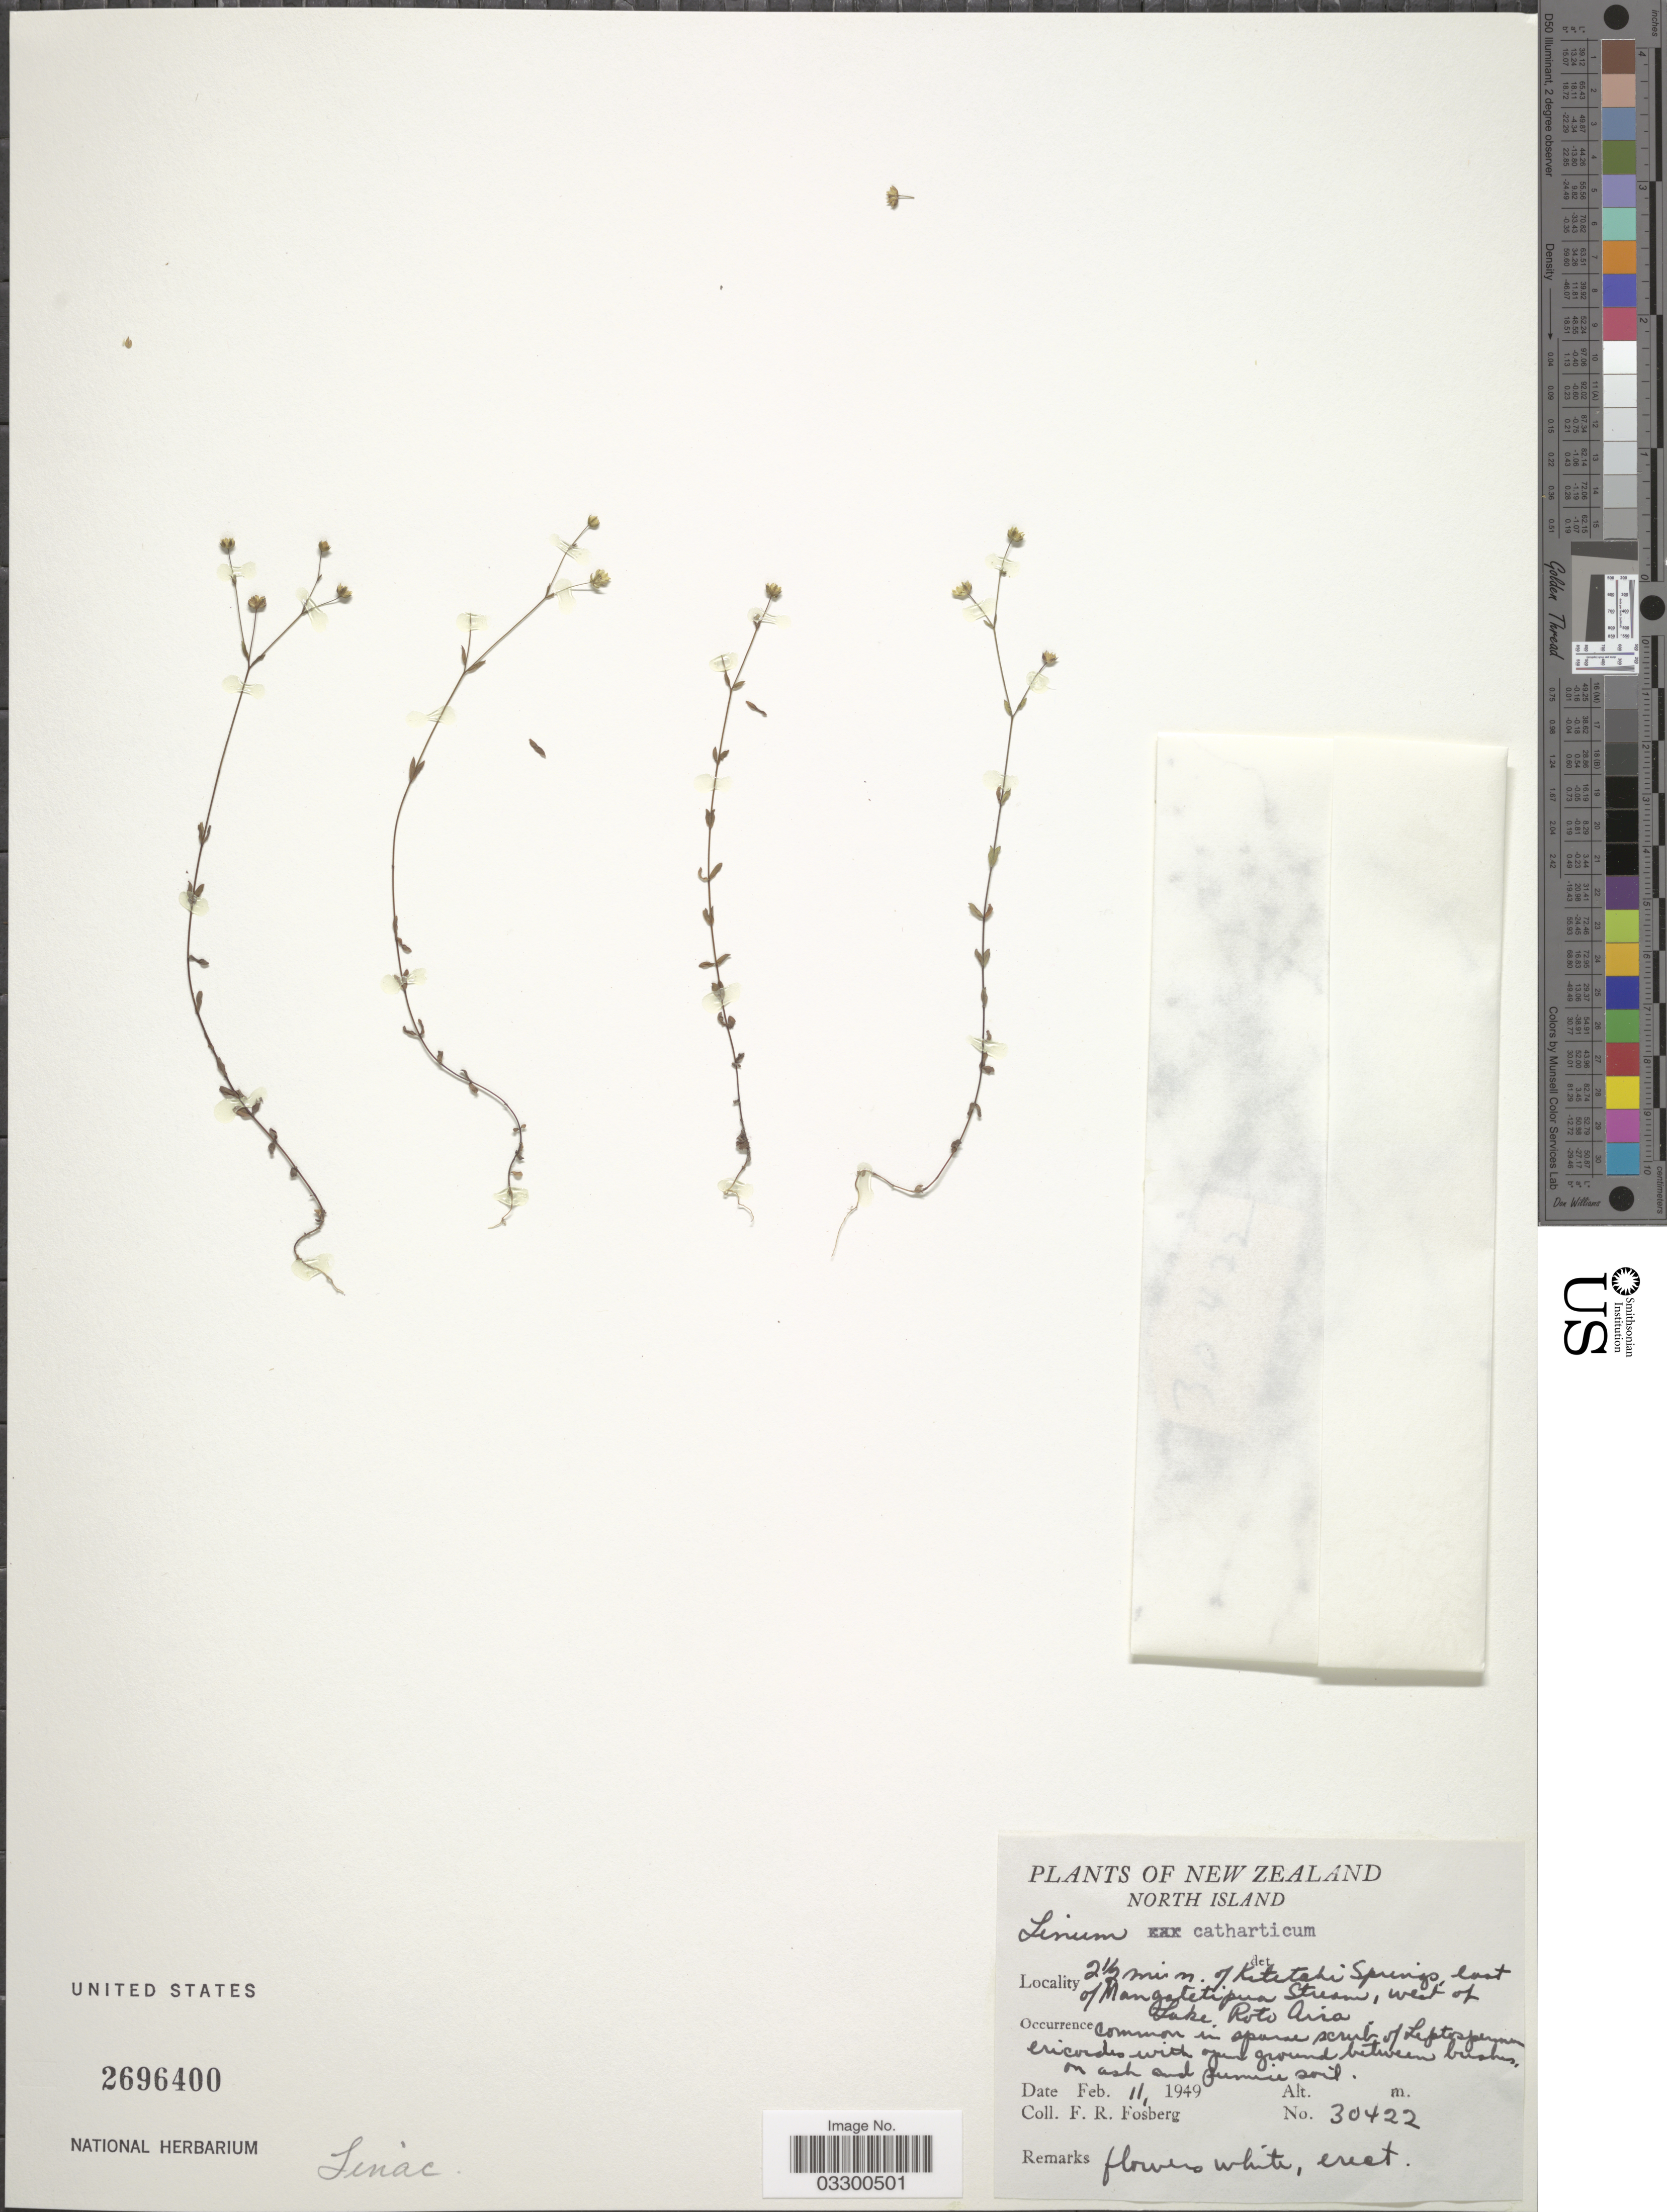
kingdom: Plantae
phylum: Tracheophyta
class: Magnoliopsida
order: Malpighiales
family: Linaceae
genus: Linum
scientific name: Linum catharticum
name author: L.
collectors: F. R. Fosberg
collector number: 30422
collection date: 1949-02-11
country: New Zealand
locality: North Island. 2 1/2 mi n. of Ketetahi Springs, east of Mangatetpua Stream, west of Lake Rotaira.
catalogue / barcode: US 2696400